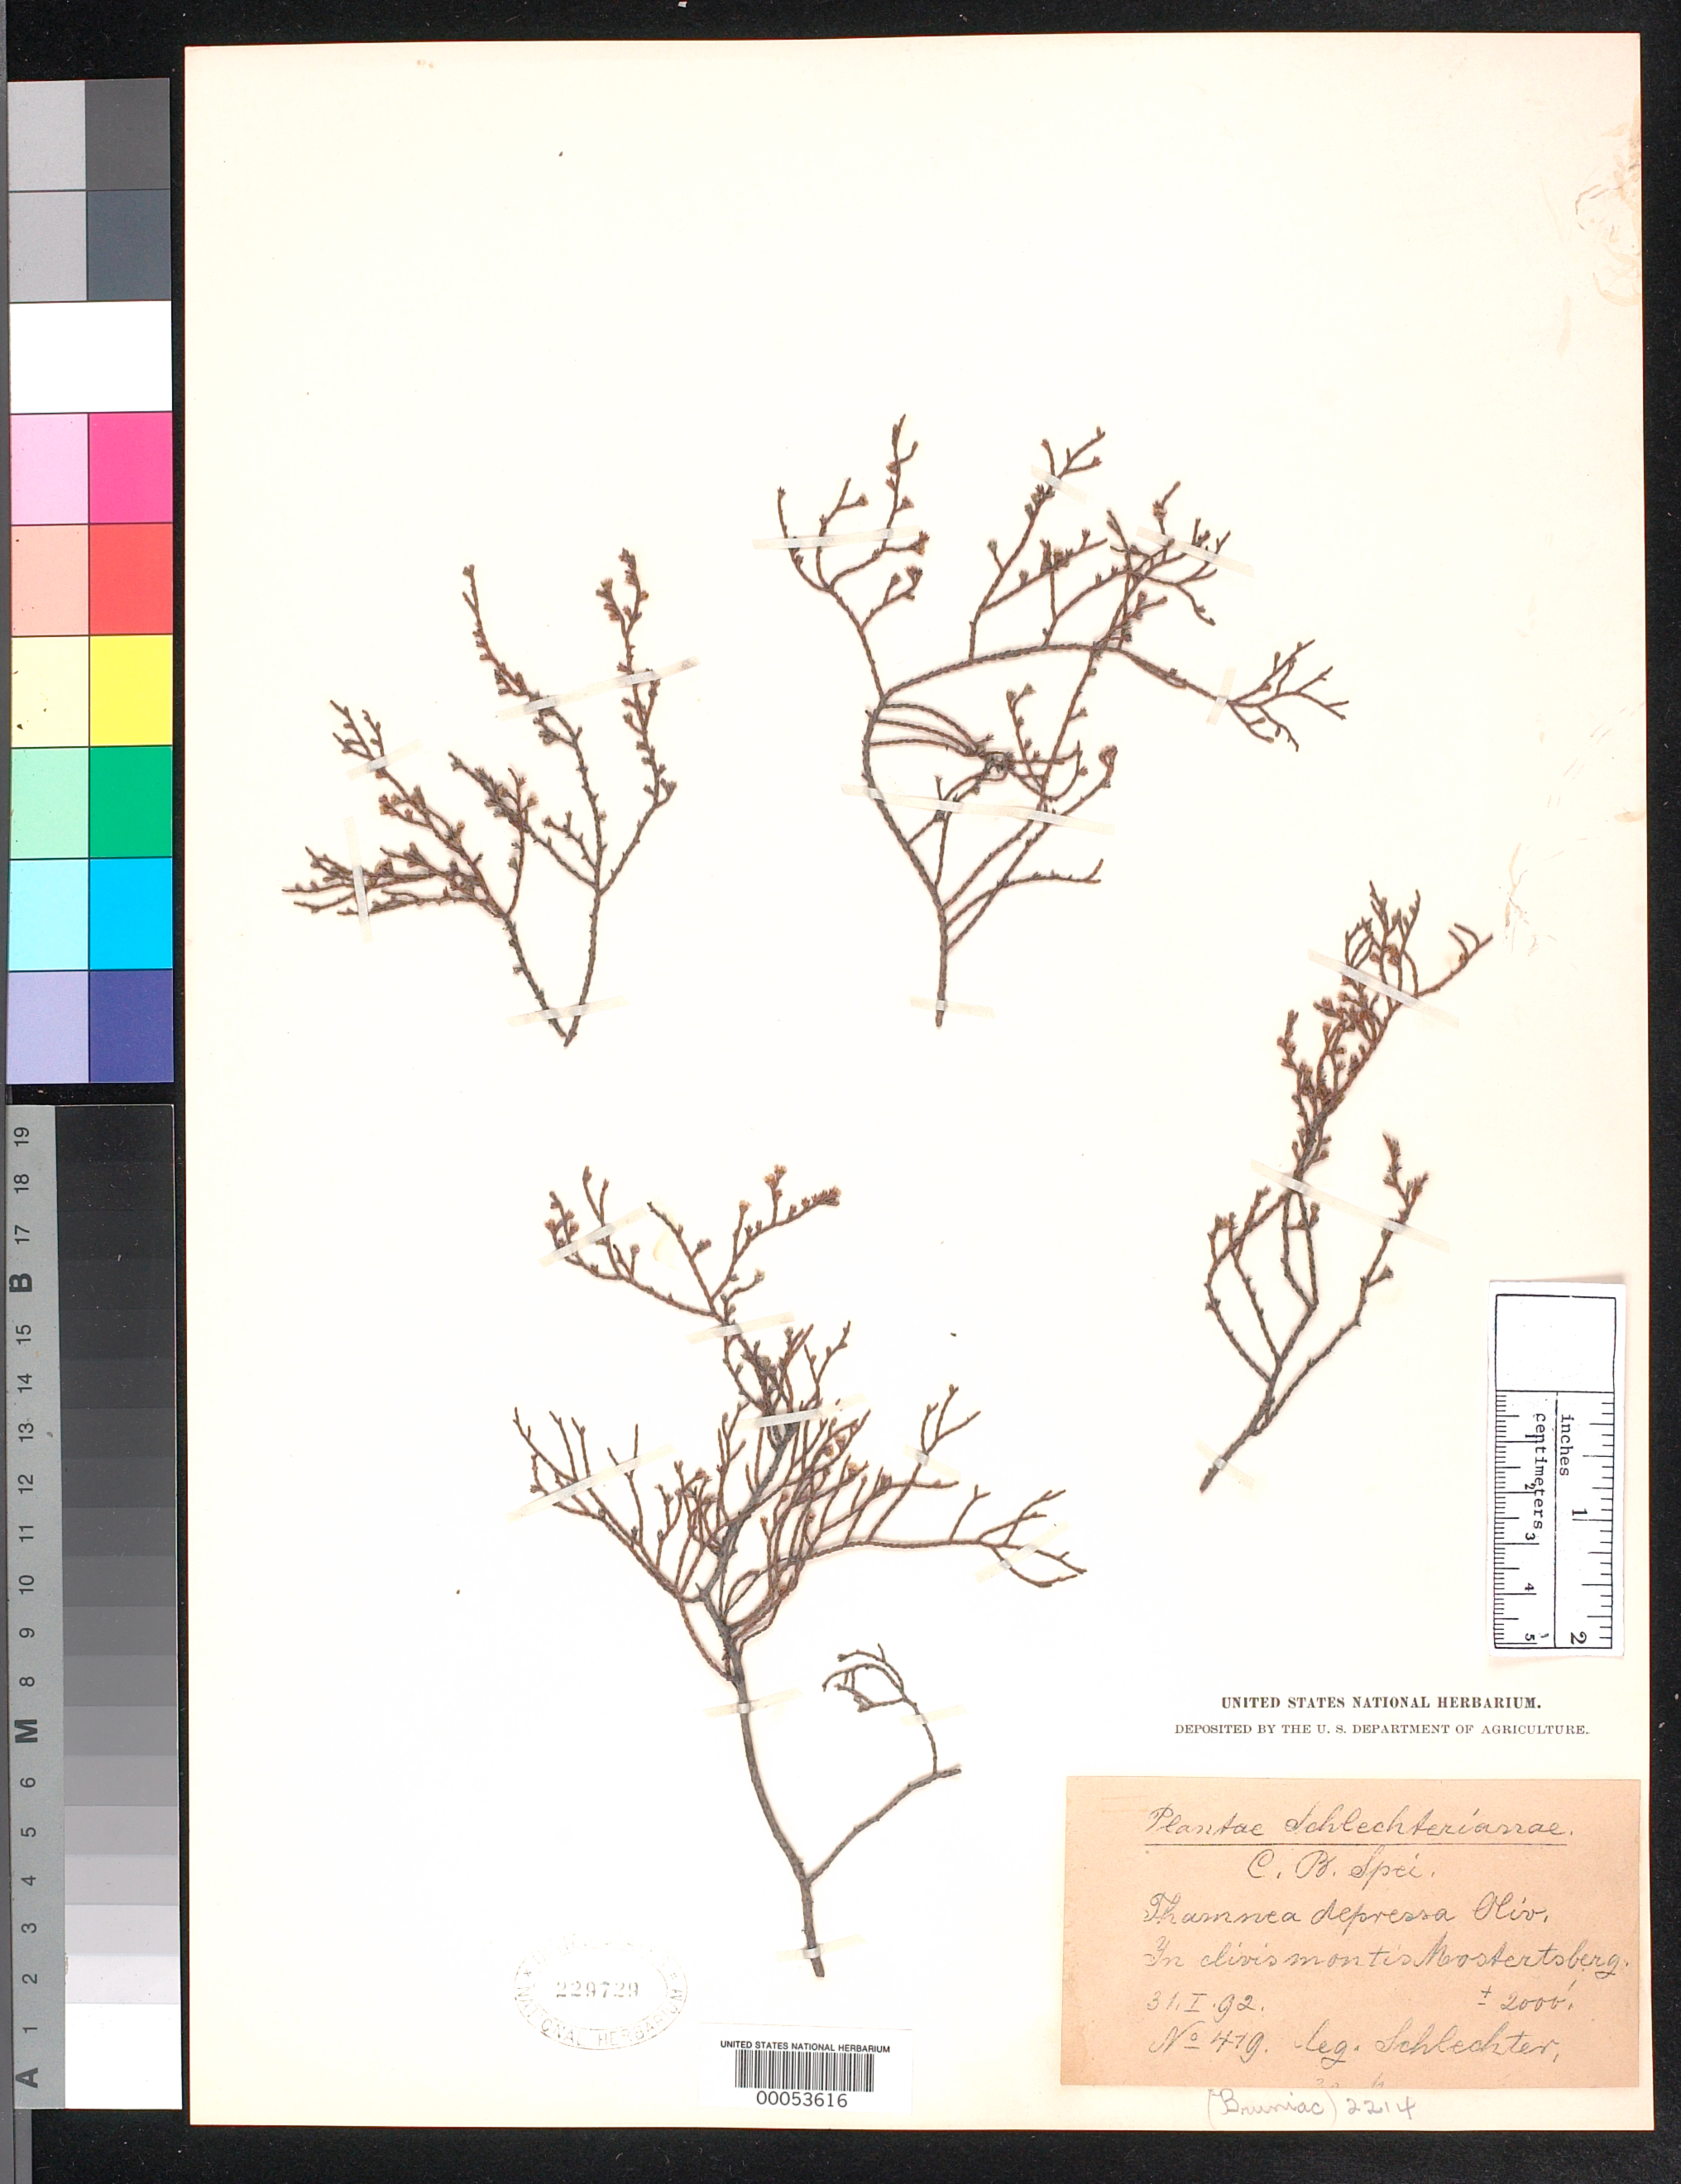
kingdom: Plantae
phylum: Tracheophyta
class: Magnoliopsida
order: Bruniales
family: Bruniaceae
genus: Thamnea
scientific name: Thamnea depressa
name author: Oliv.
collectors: Schlechter, --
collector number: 479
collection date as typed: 31 Jan 1892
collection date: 1892-01-31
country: South Africa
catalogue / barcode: US 229729